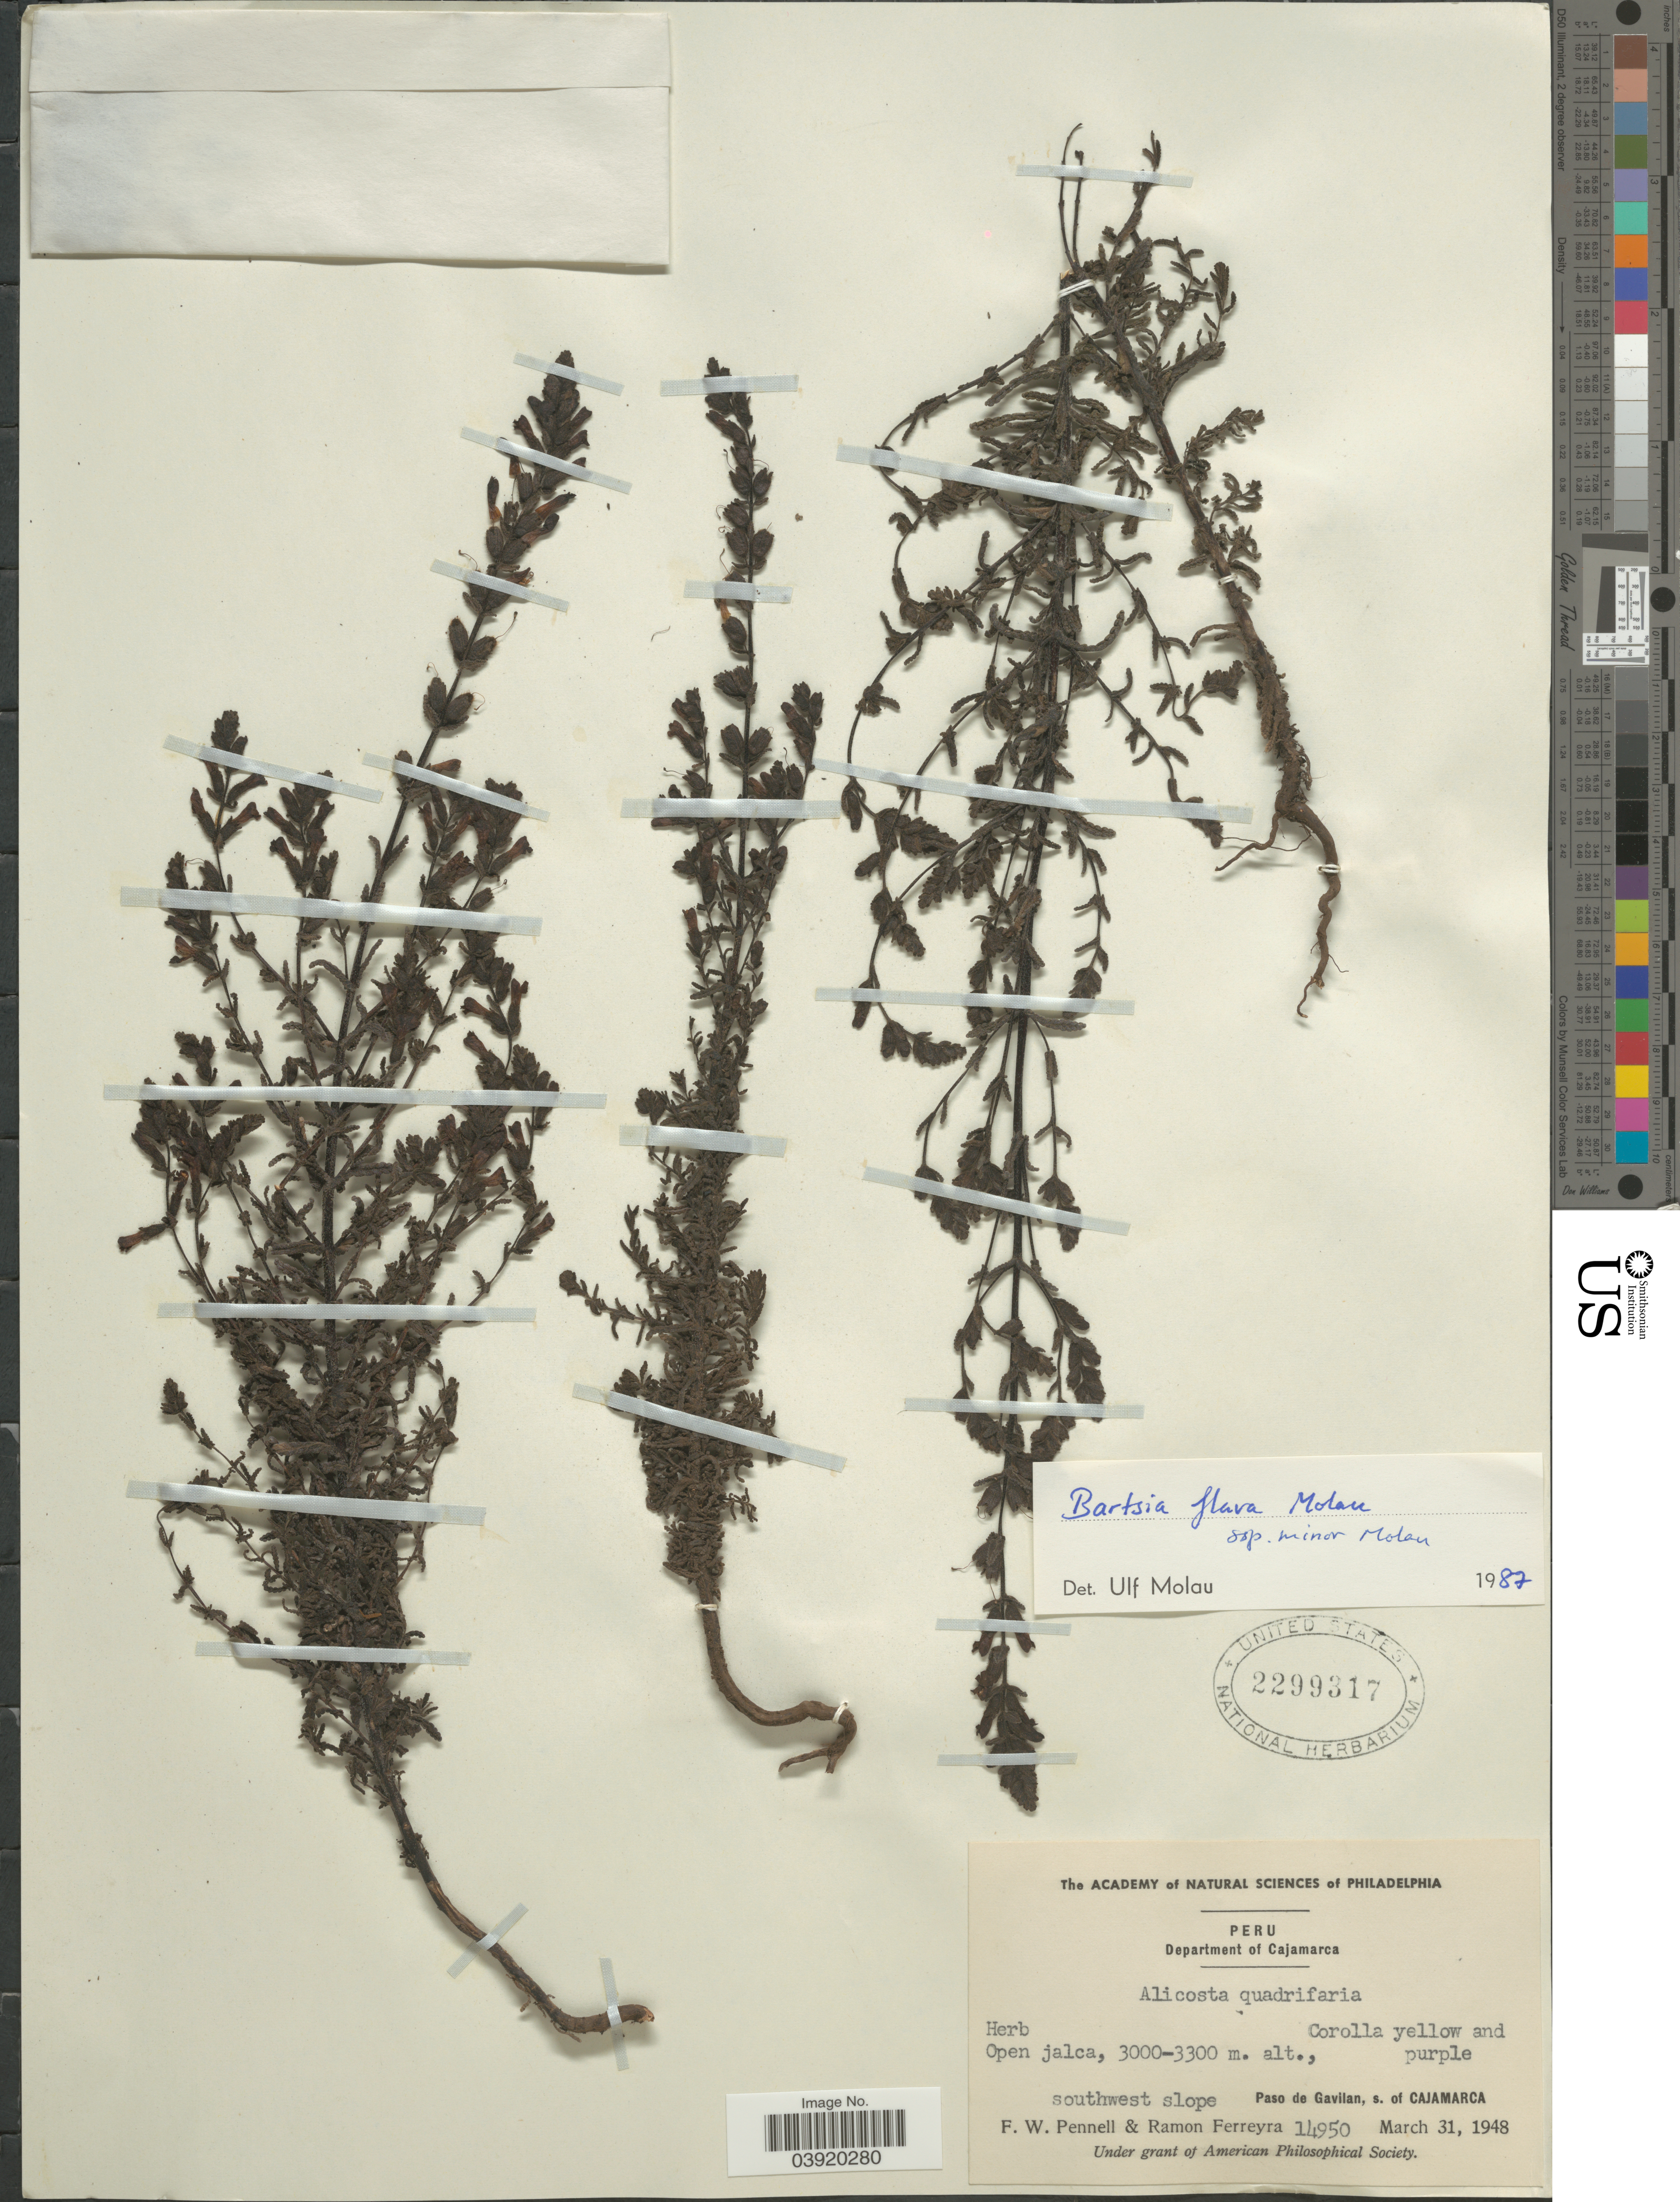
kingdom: Plantae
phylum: Tracheophyta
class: Magnoliopsida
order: Lamiales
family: Orobanchaceae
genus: Bartsia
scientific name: Bartsia flava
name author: Molau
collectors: F. W. Pennell & R. A. Ferreyra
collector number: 14950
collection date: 1948-03-31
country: Peru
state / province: Cajamarca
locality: Department of Cajamarca. Southwest slope Paso de Gavilan, s. of Cajamarca.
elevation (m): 3000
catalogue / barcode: US 2299317